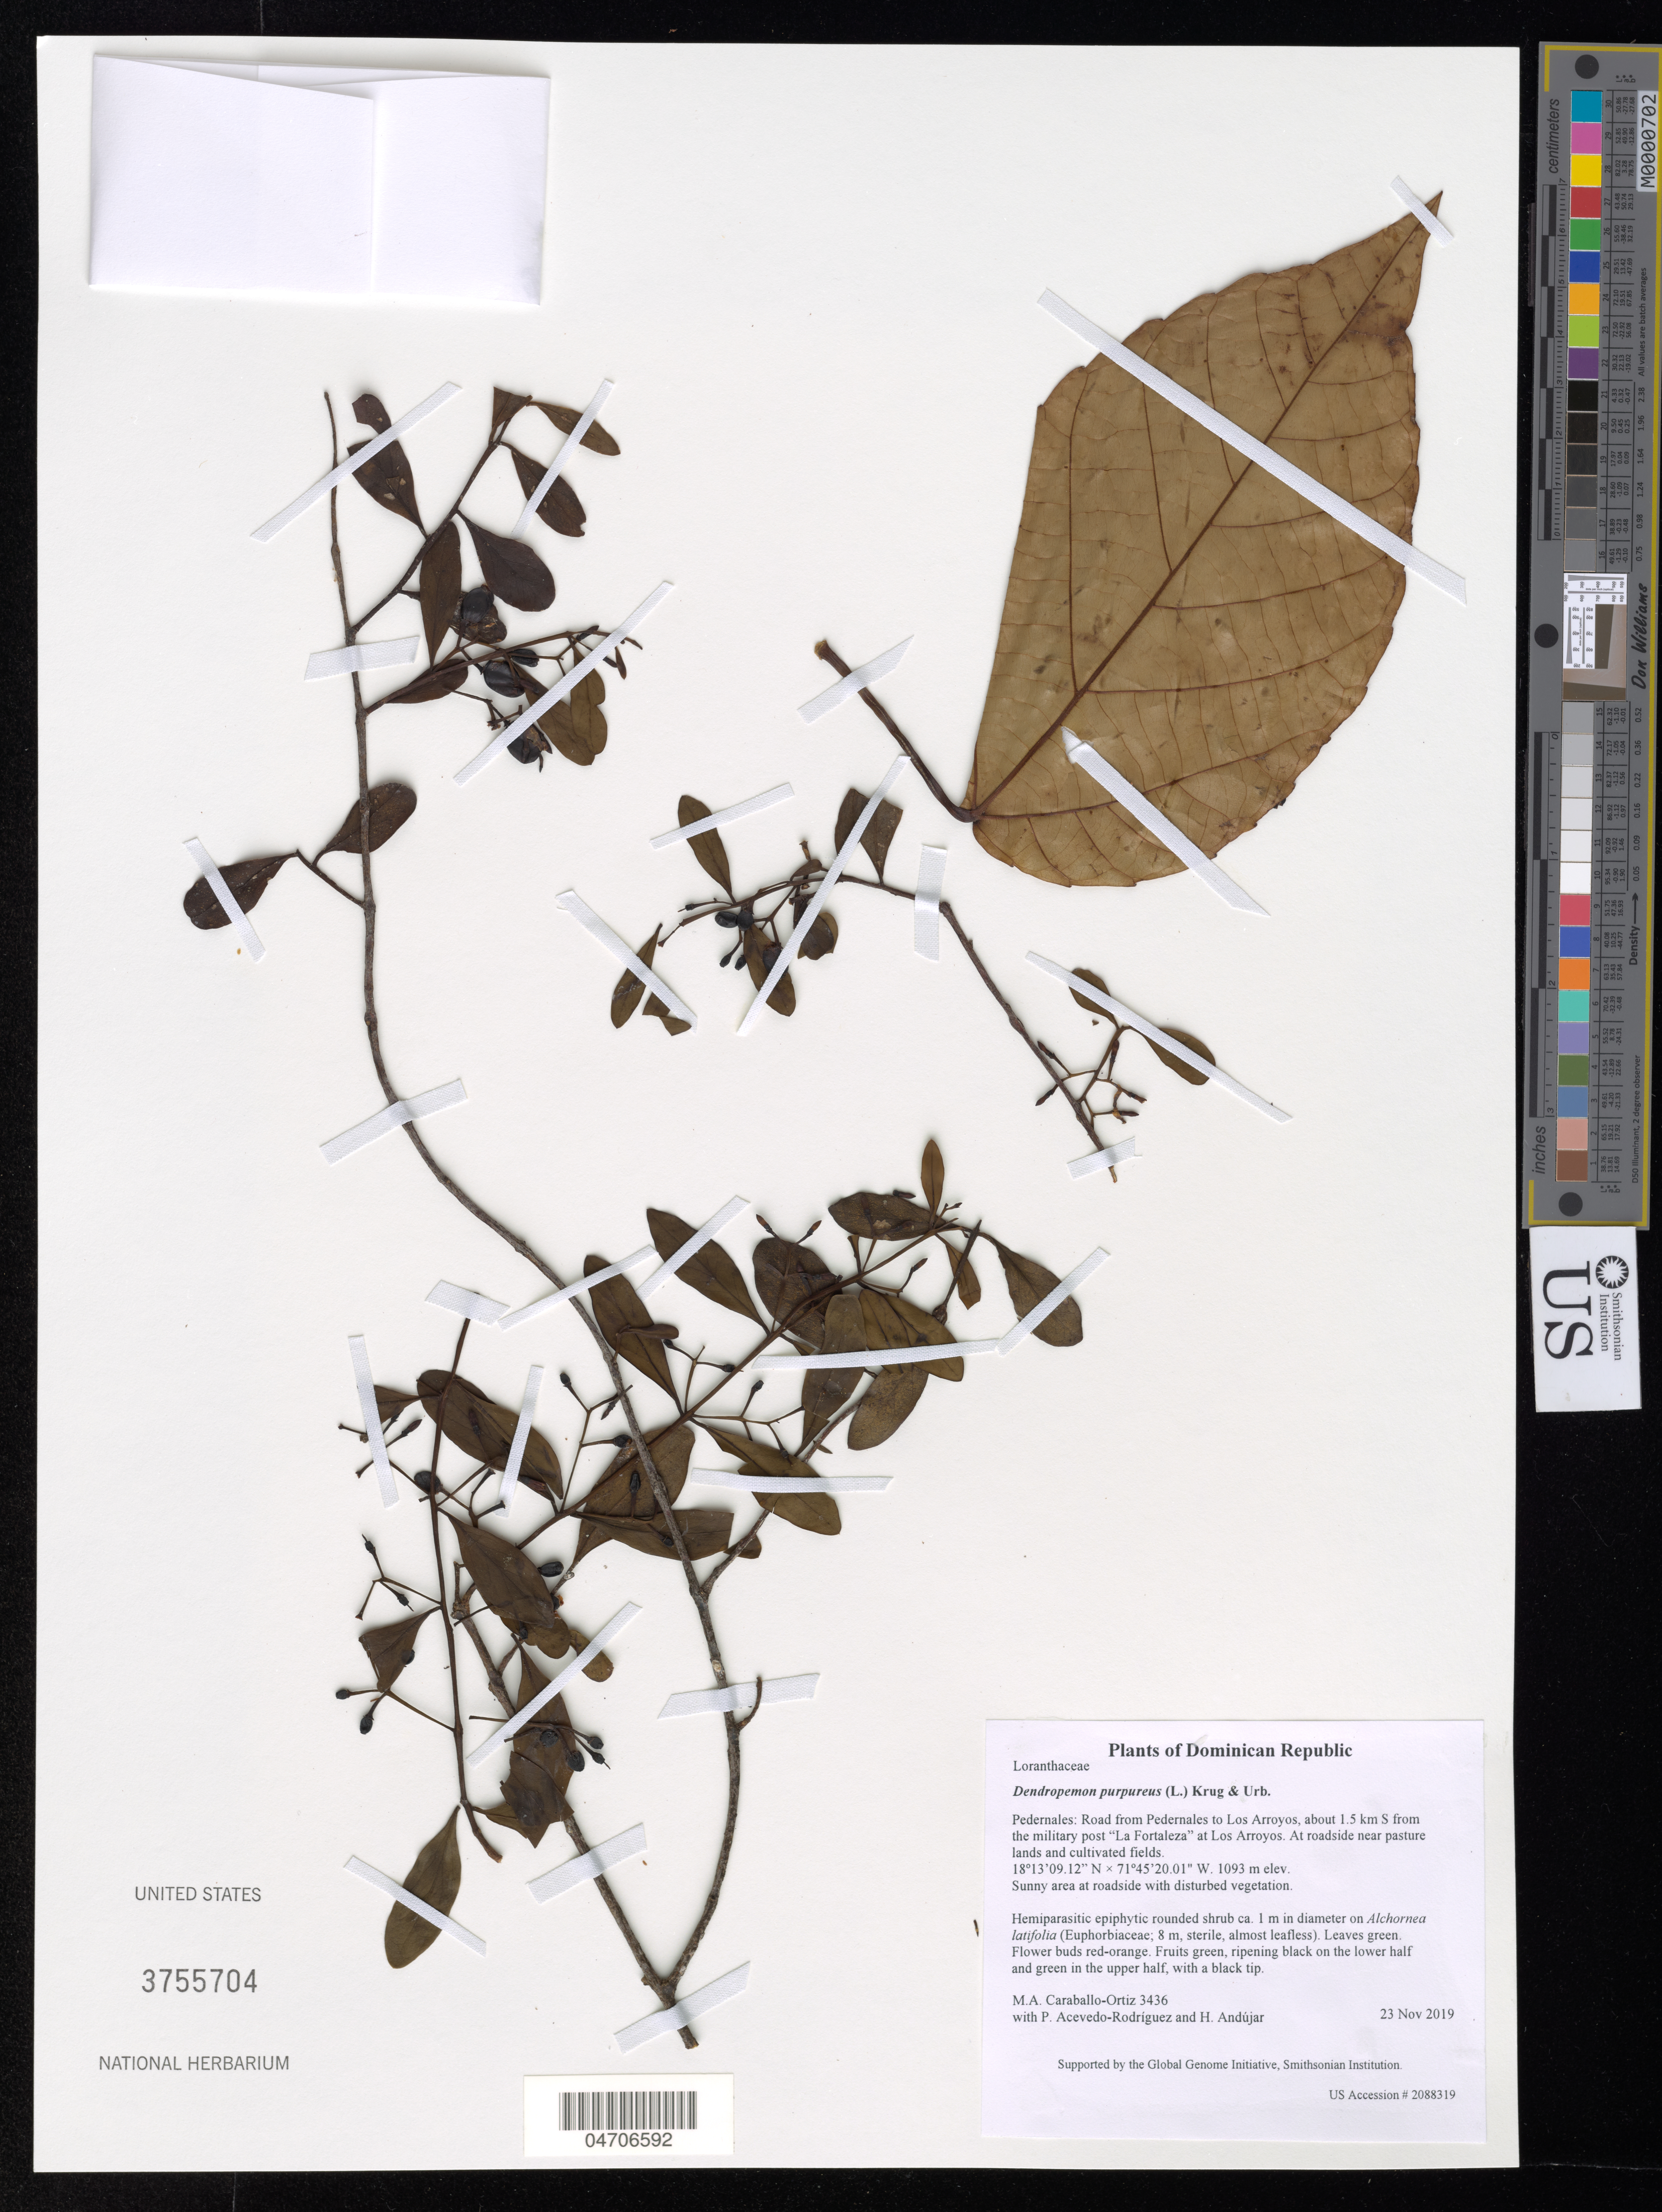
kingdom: Plantae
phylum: Tracheophyta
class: Magnoliopsida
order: Santalales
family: Loranthaceae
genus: Dendropemon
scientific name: Dendropemon purpureus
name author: (L.) Krug & Urb.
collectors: M. Caraballo-Ortiz, P. Acevedo-Rodr. & H. Andujar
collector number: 3436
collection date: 2019-11-23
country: Dominican Republic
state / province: Pedernales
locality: Road from Pedernales to Los Arroyos, about 1.5 km S from the military post "La Fortaleza" at Los Arroyos. At roadside near pasture lands and cultivated fields.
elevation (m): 1093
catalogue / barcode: US 3755704